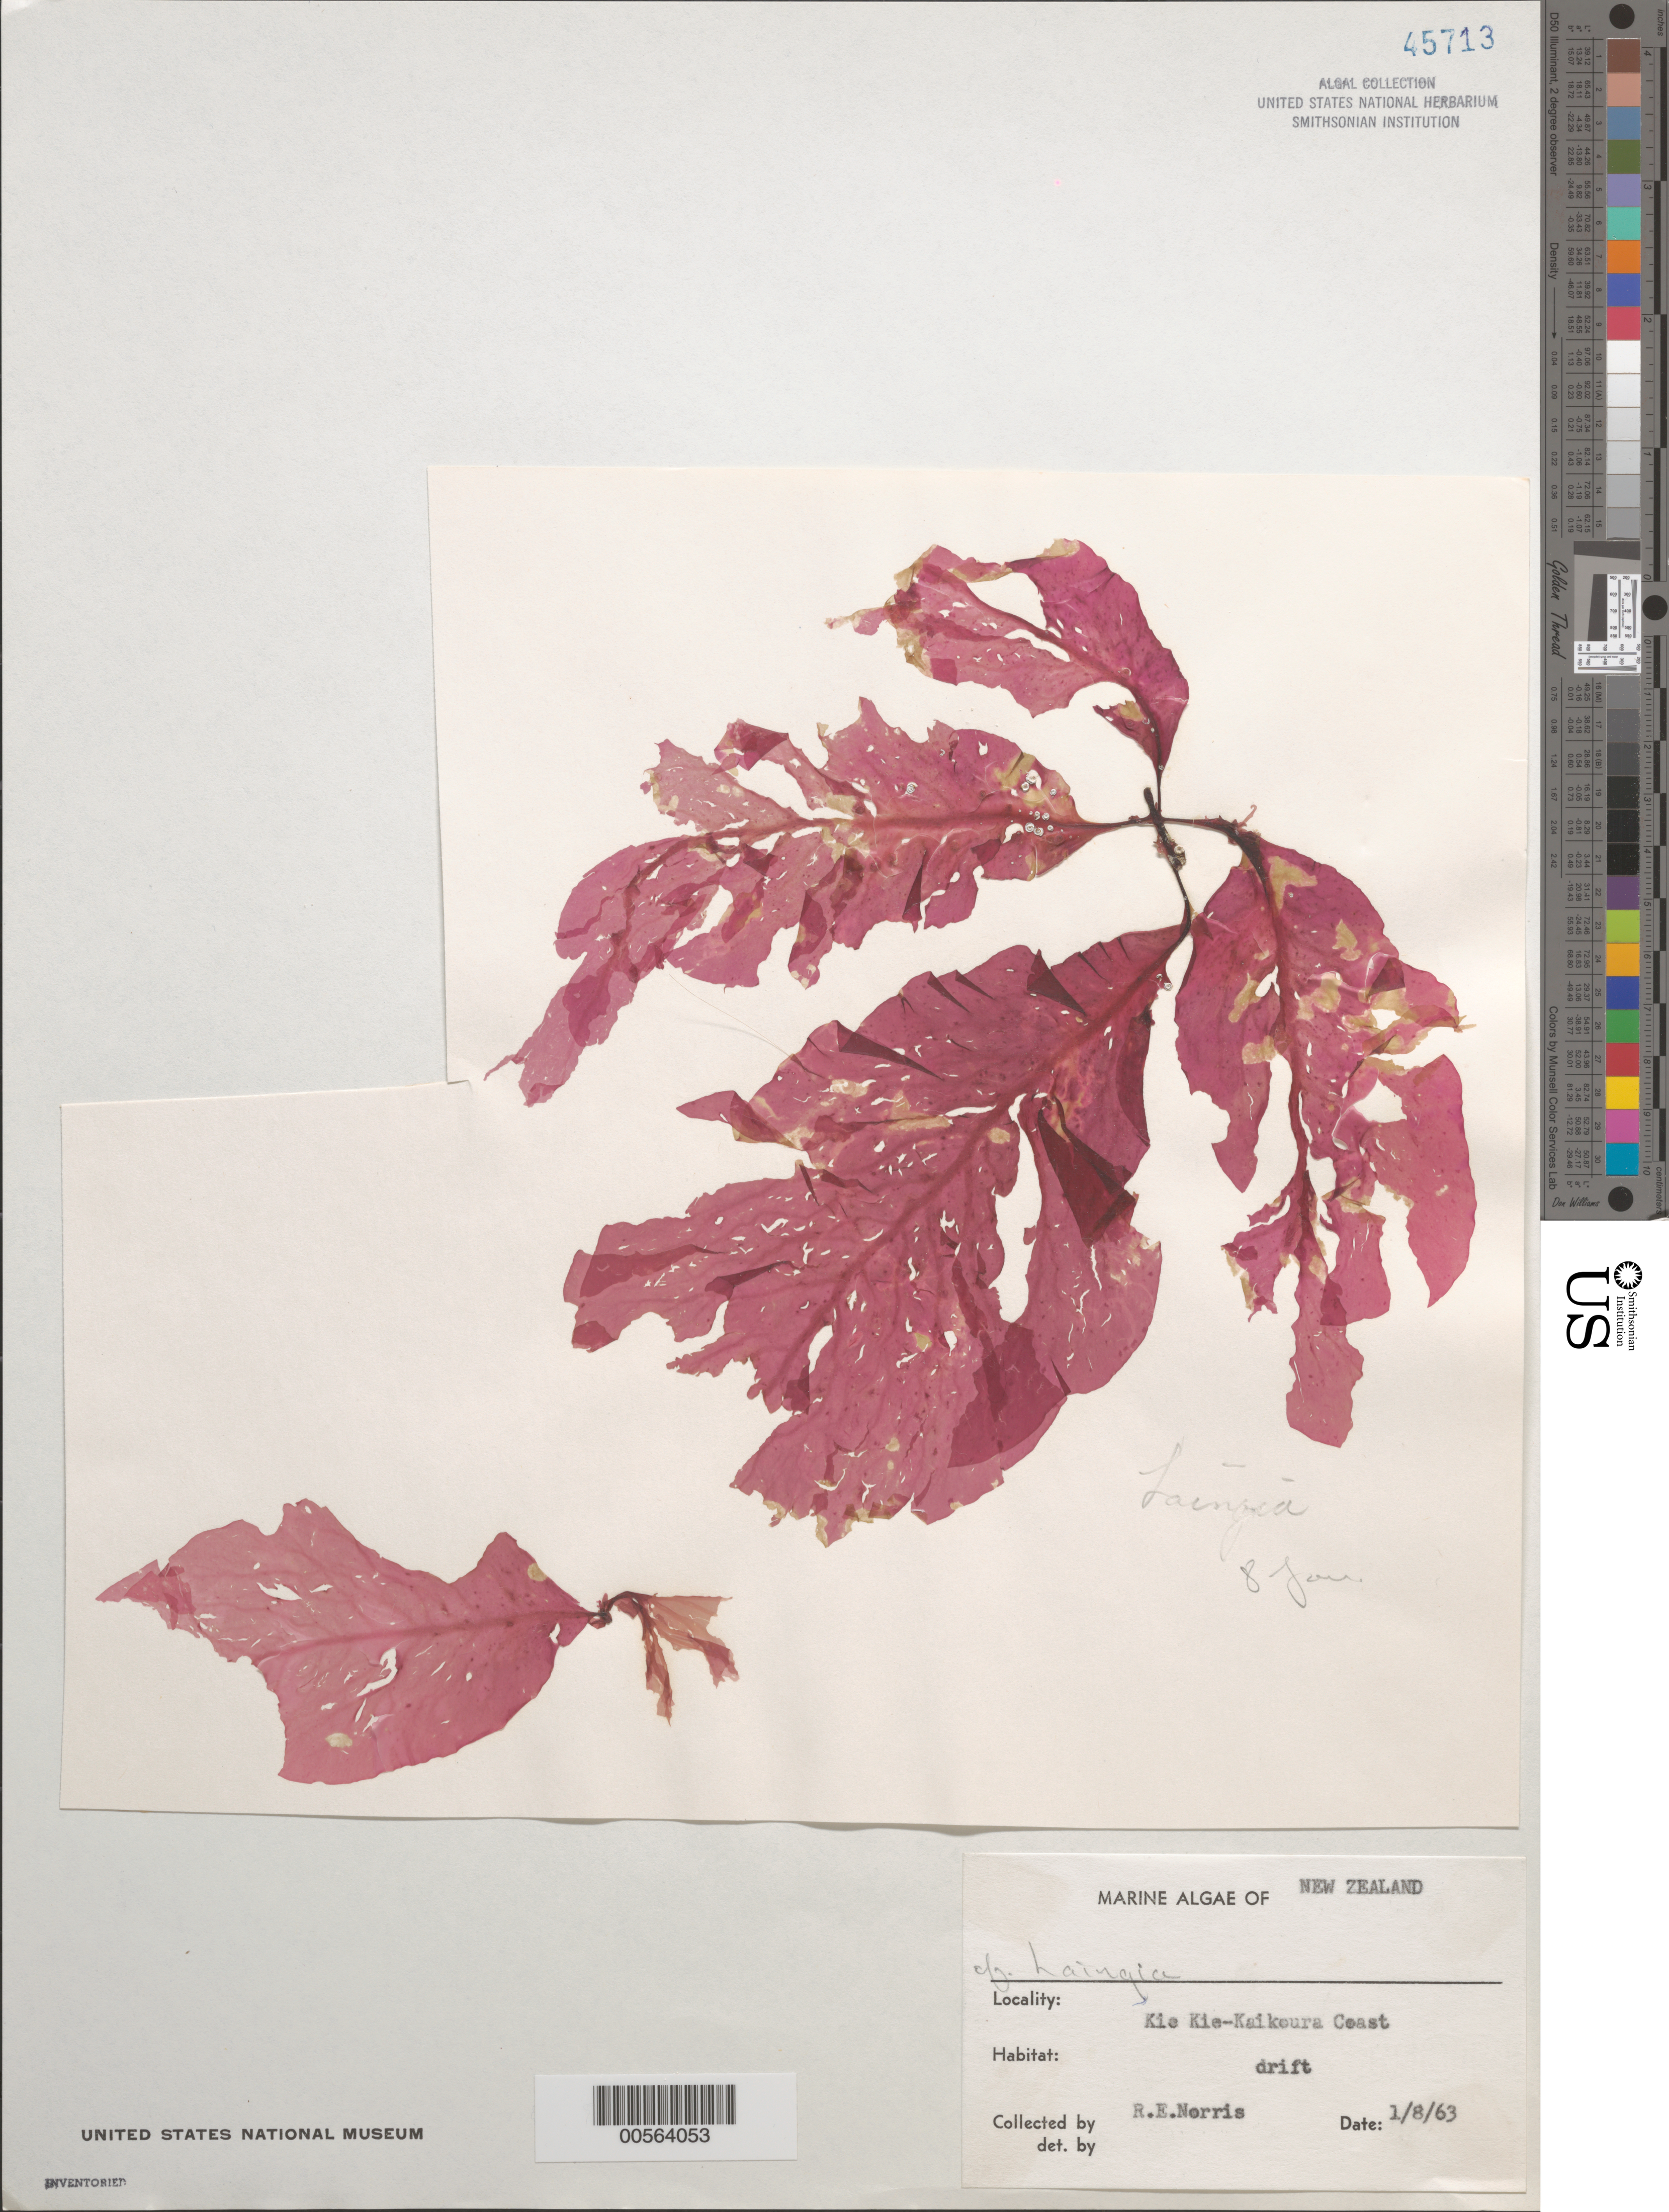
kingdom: Plantae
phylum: Rhodophyta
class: Florideophyceae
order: Ceramiales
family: Delesseriaceae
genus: Laingia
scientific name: Laingia sp.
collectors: R. E. Norris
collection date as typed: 08 Jan 1963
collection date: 1963-01-08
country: New Zealand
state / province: Canterbury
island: South Island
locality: Kie Kie-Kaikoura Coast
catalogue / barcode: US 45713